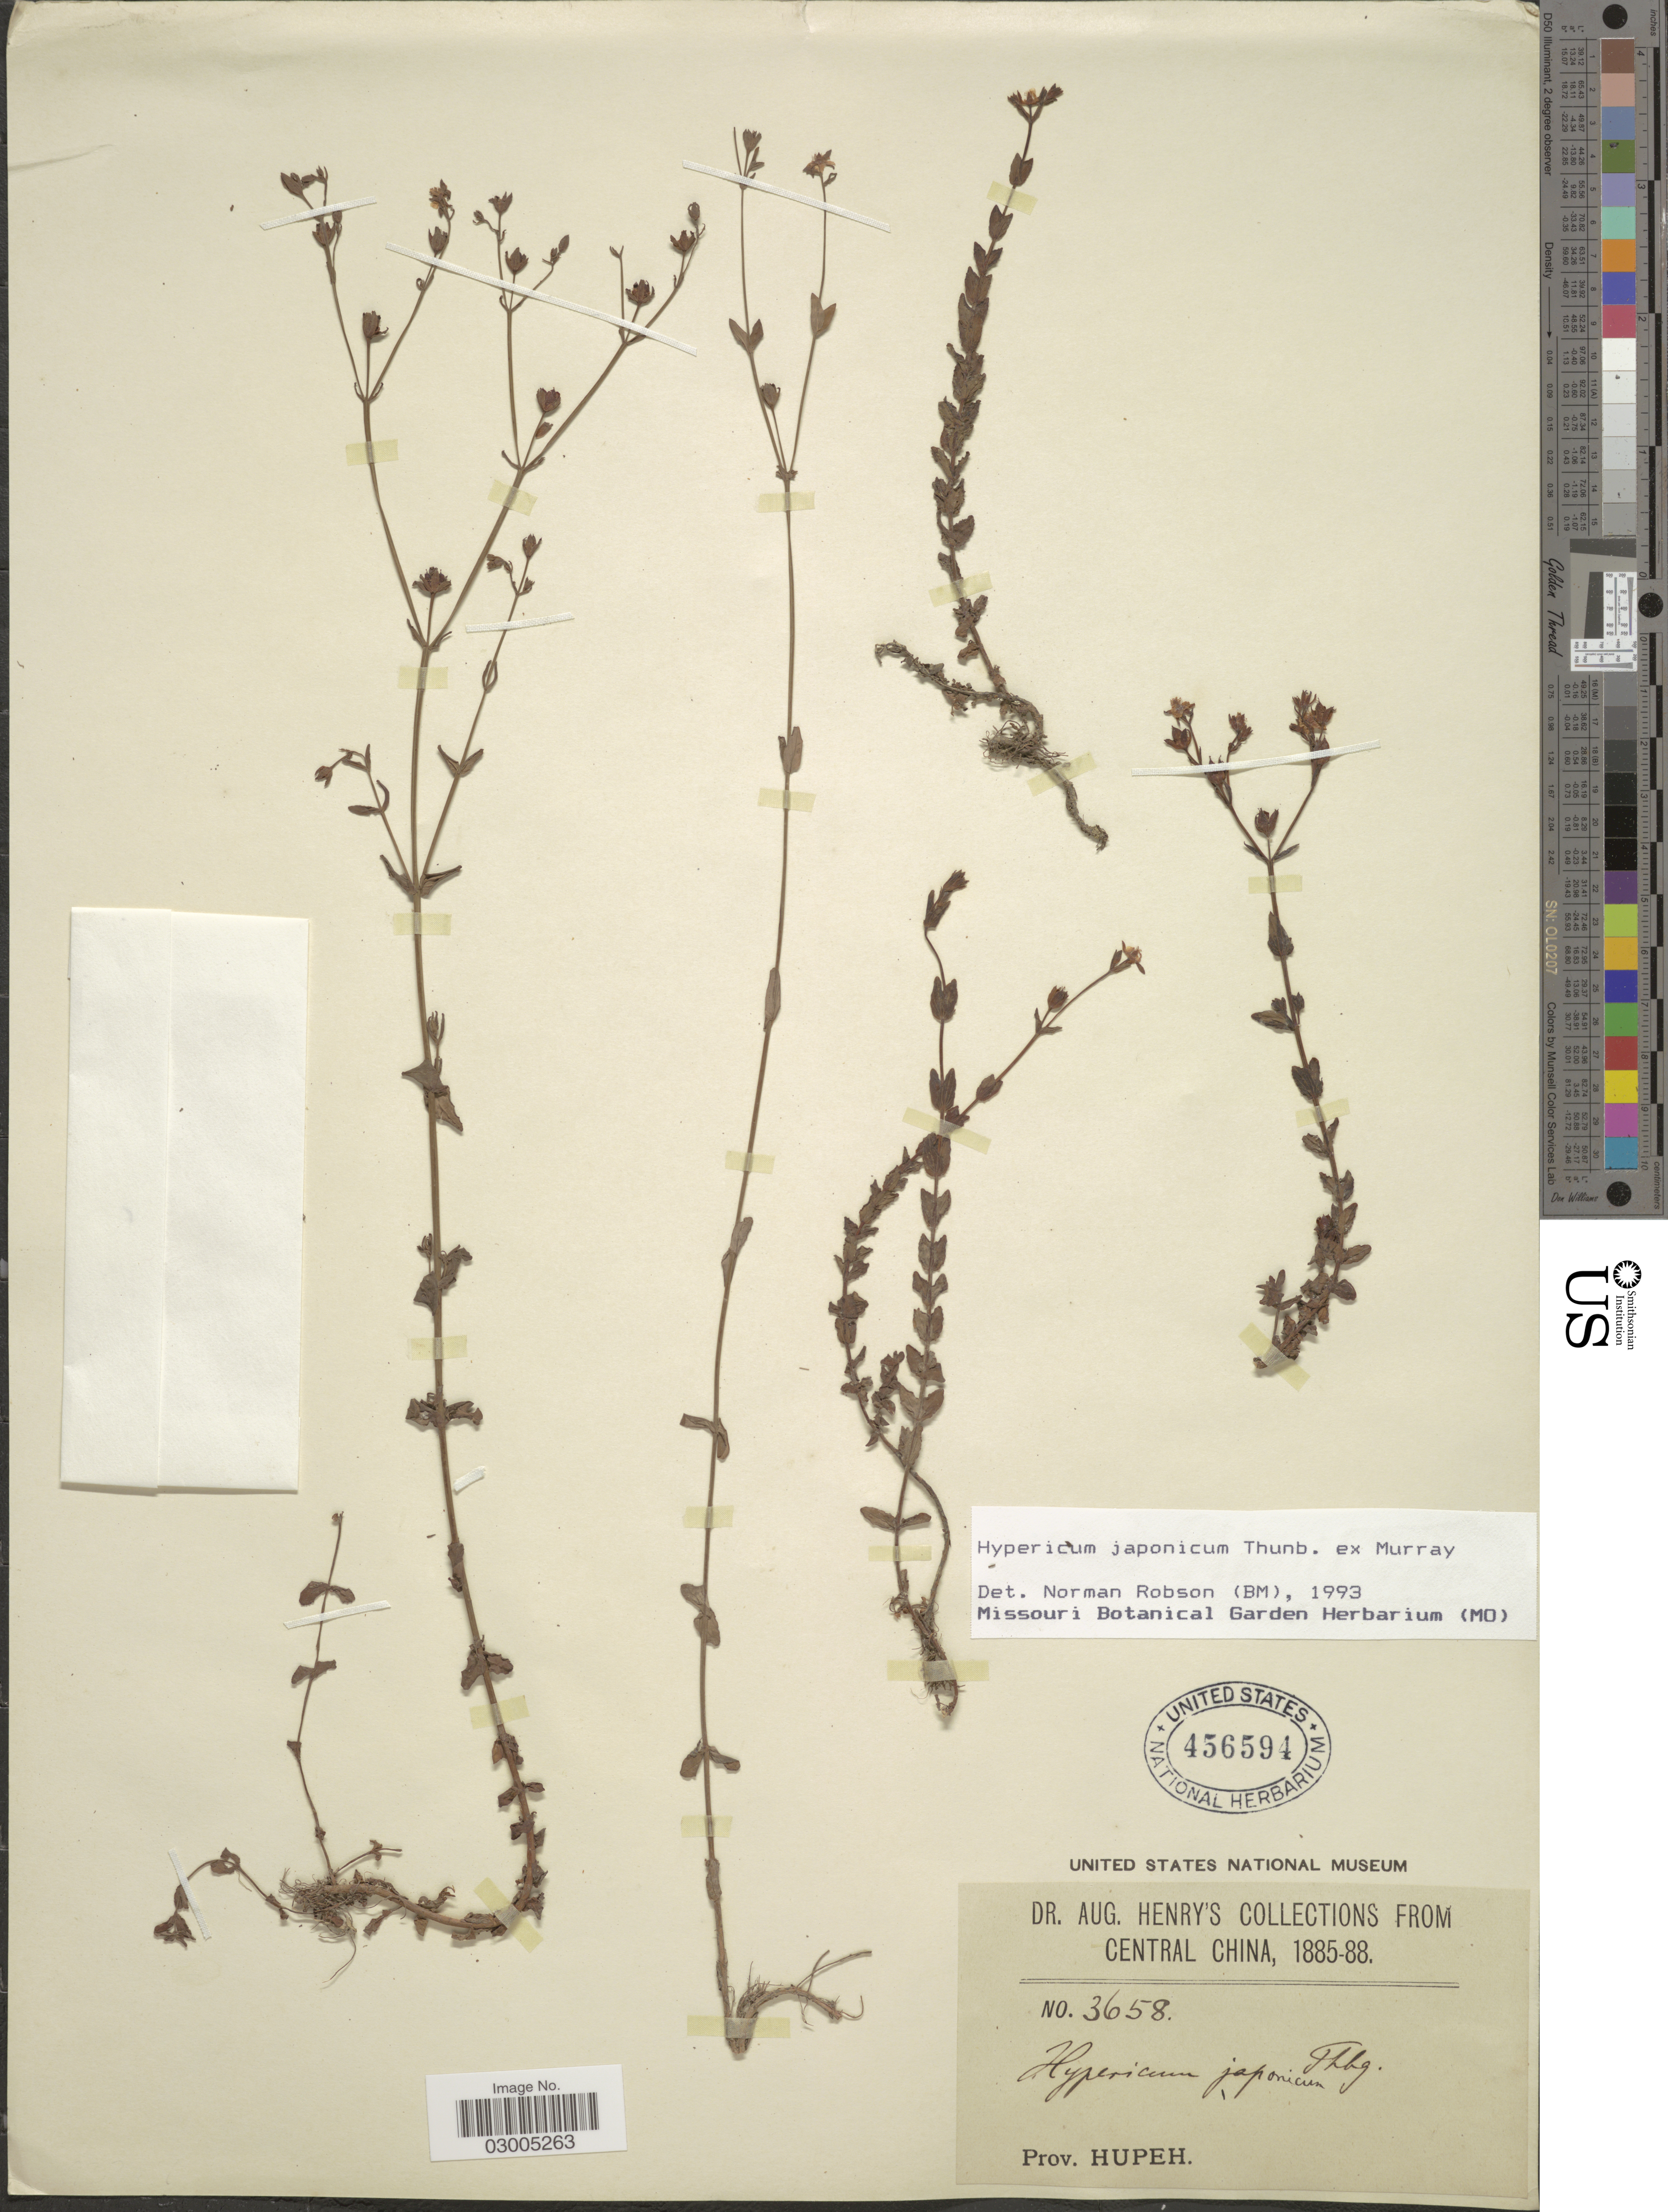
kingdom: Plantae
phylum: Tracheophyta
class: Magnoliopsida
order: Malpighiales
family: Hypericaceae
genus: Hypericum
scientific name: Hypericum japonicum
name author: Thunb.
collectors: A. Henry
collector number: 3658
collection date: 1885/1888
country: China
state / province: Hubei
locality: Central China. Prov. Hupeh.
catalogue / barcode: US 456594